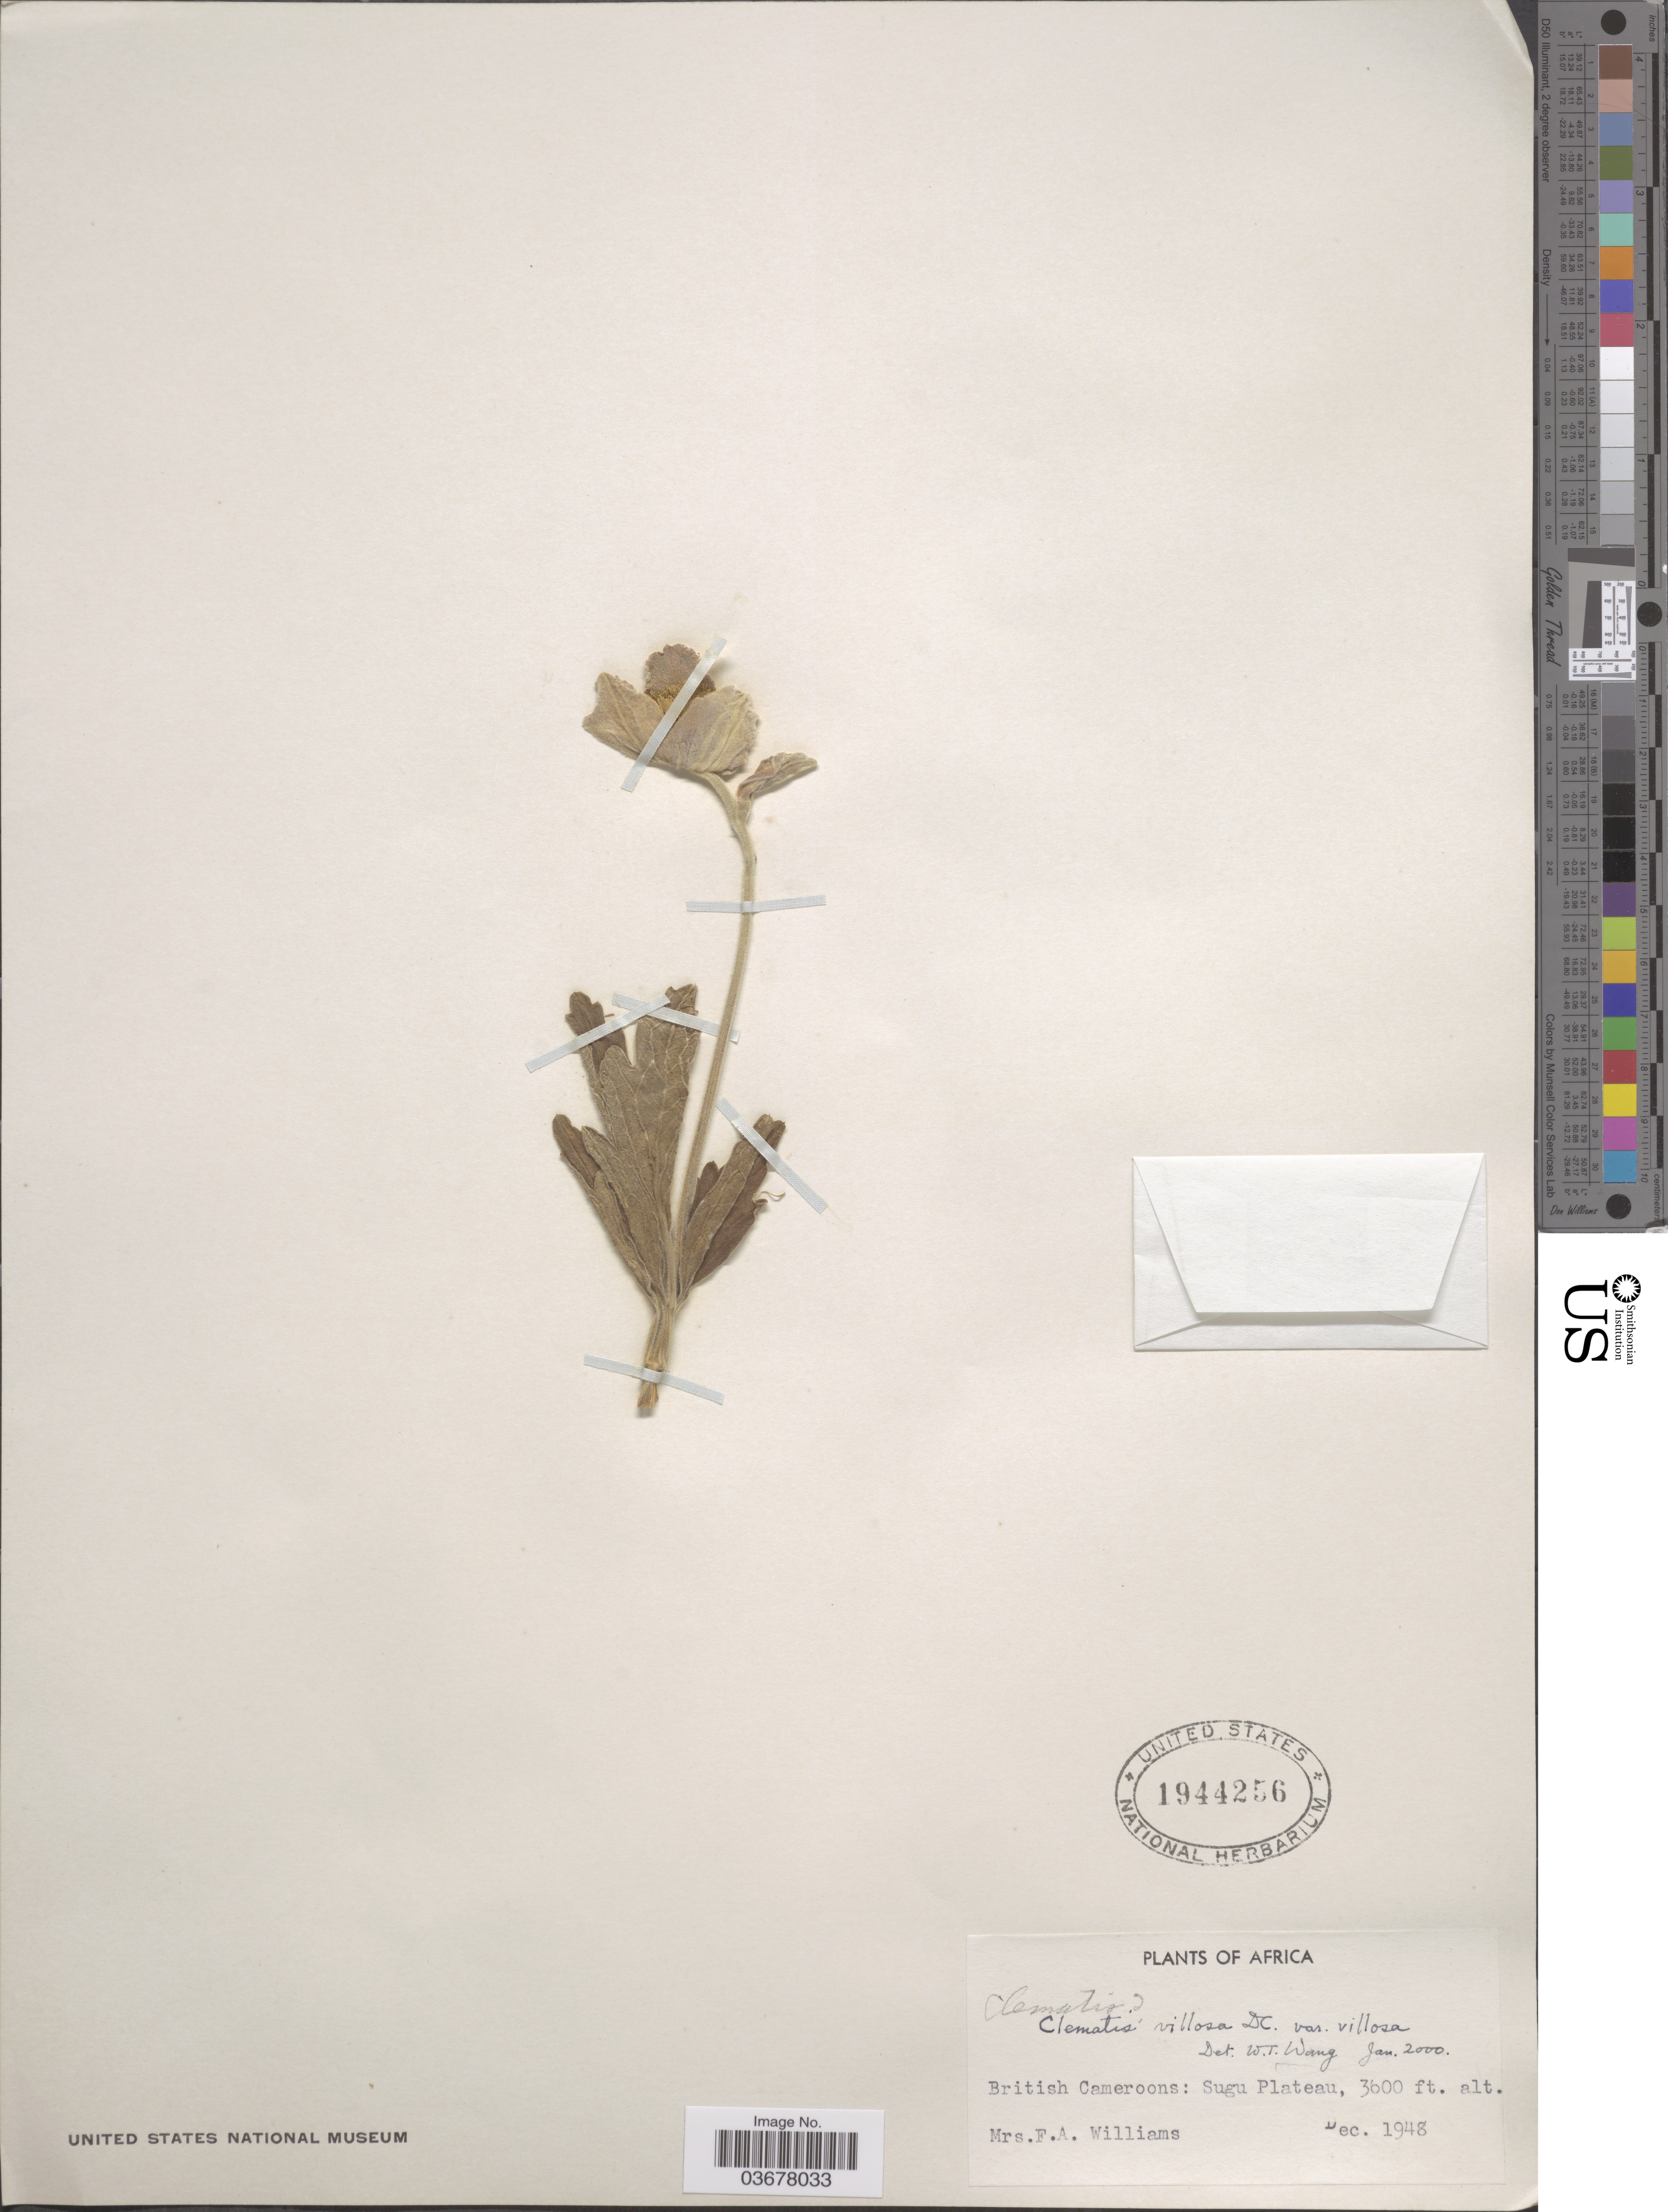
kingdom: Plantae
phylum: Tracheophyta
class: Magnoliopsida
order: Ranunculales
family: Ranunculaceae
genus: Clematis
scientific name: Clematis villosa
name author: DC.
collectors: Mrs. F. A. Williams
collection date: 1948-12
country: Nigeria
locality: Africa. British Cameroons: Sugu Plateau.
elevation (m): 1097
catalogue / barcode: US 1944256